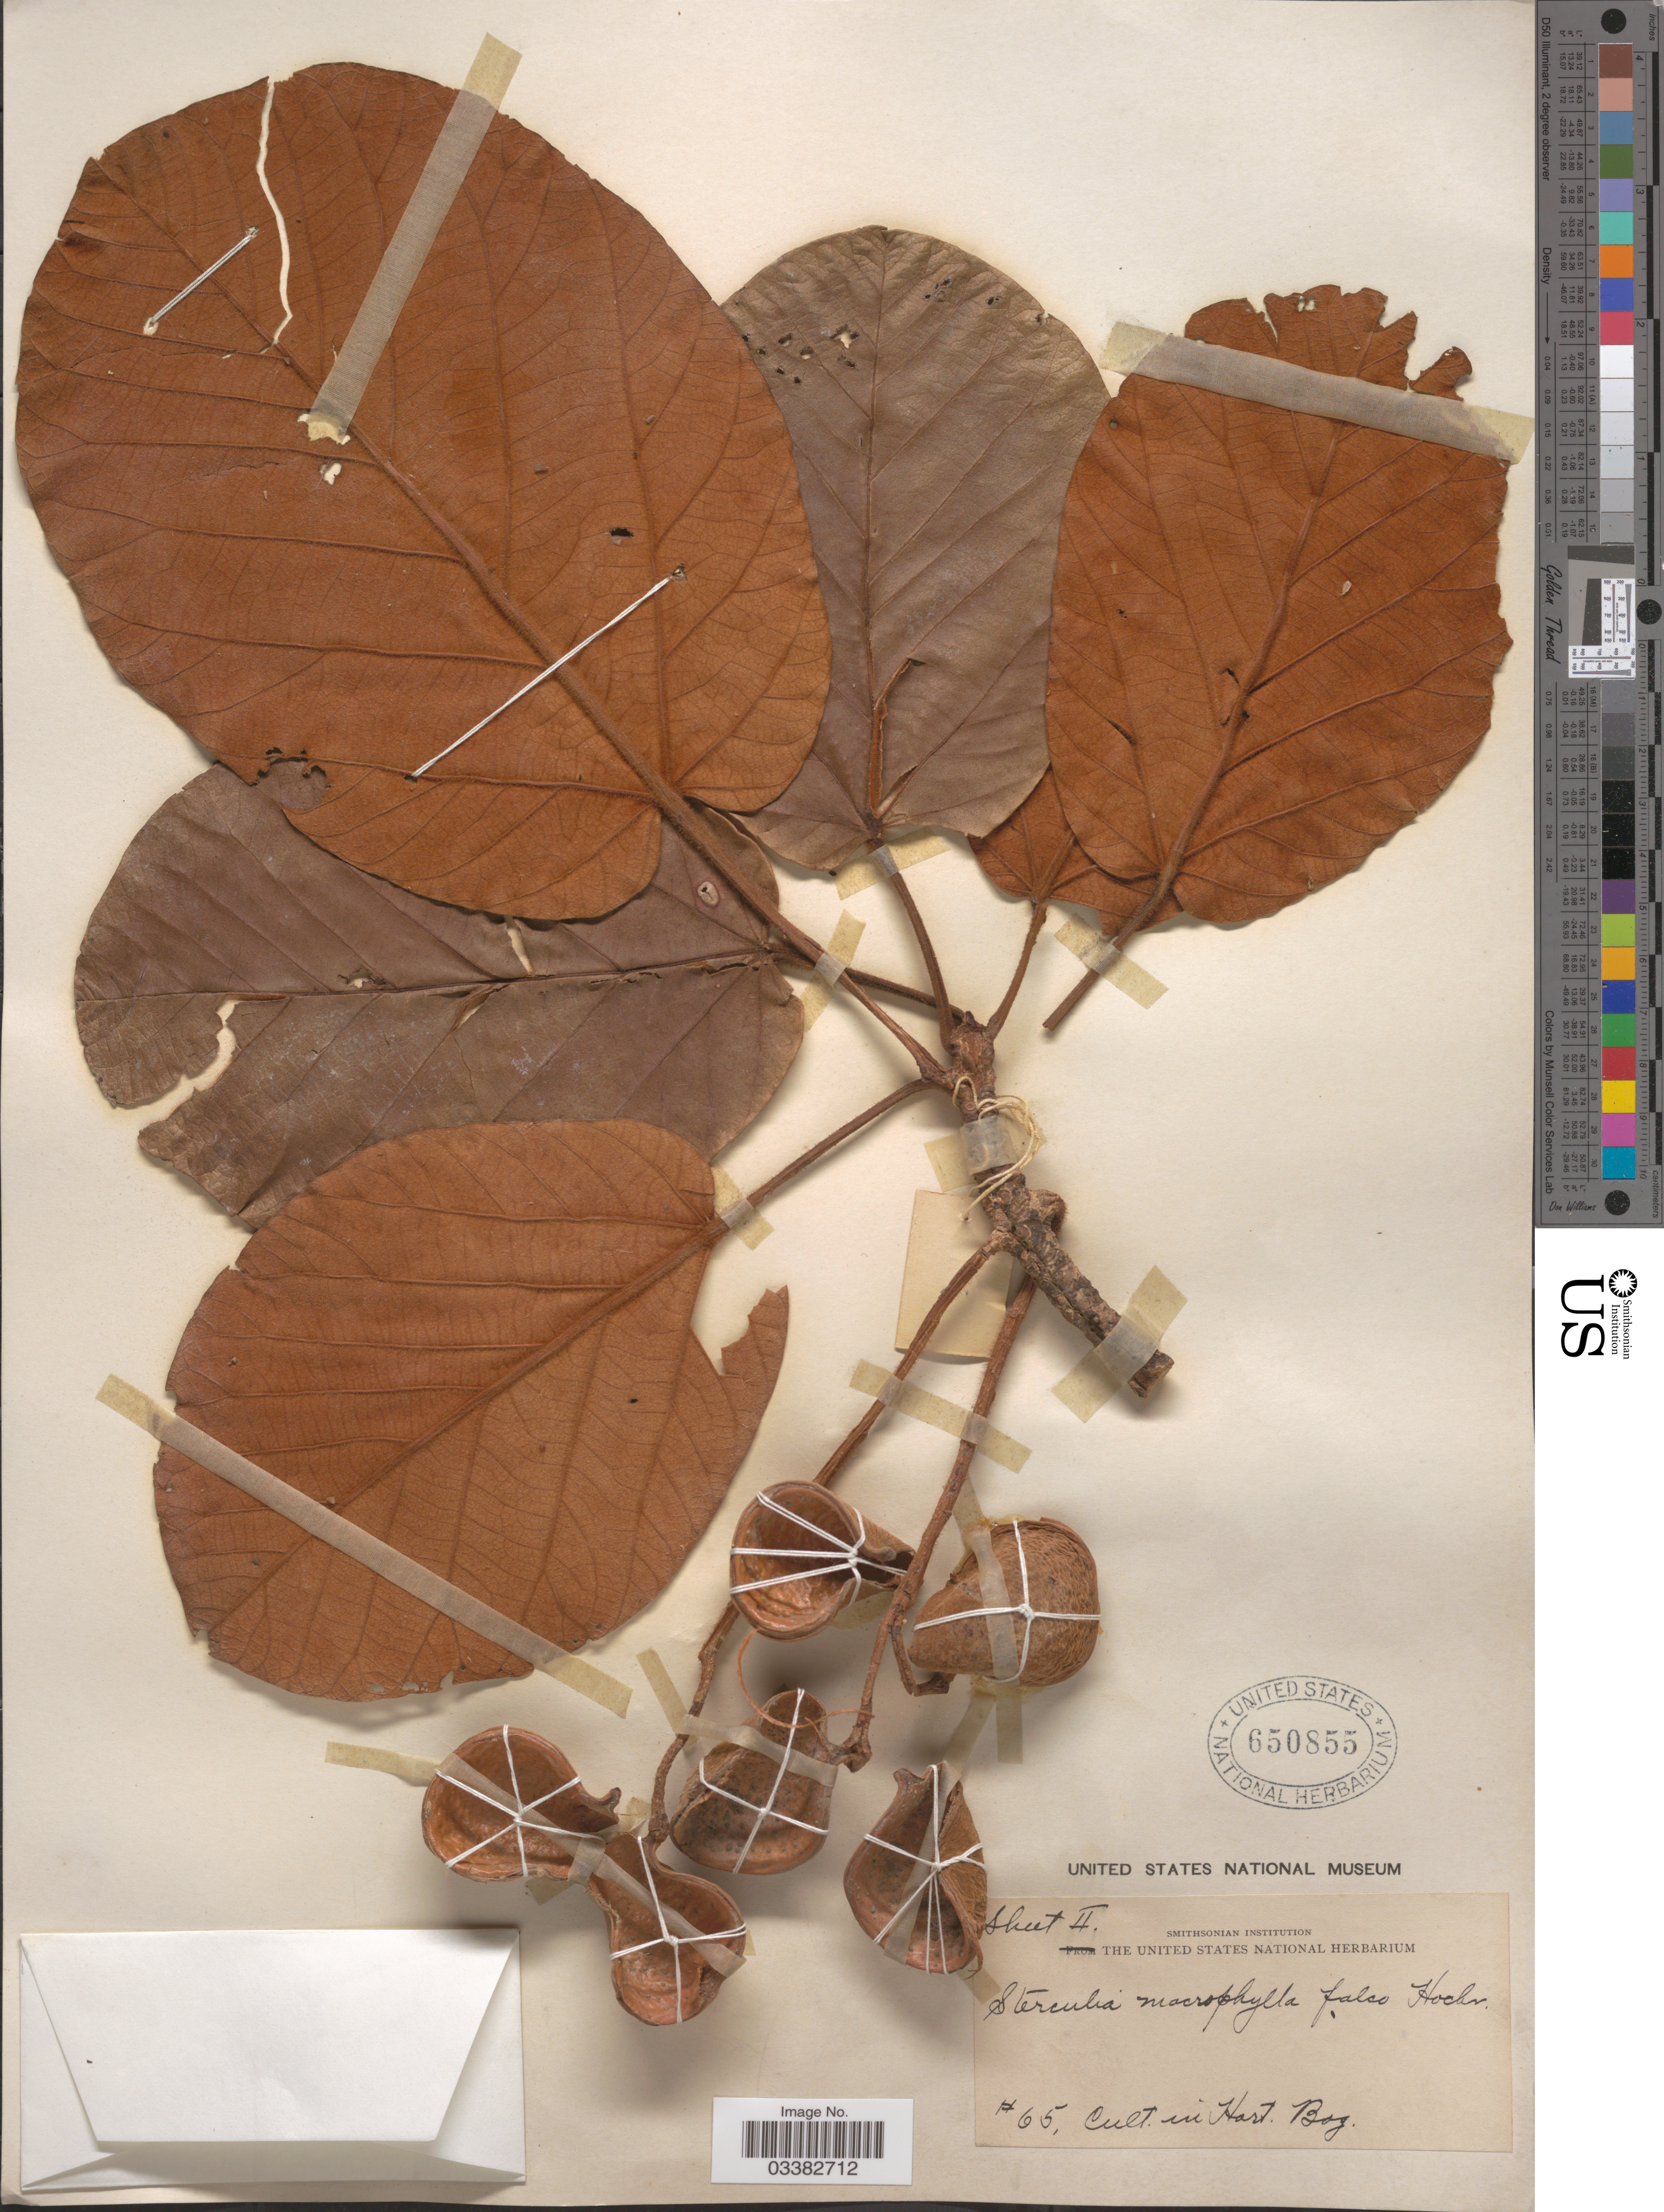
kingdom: Plantae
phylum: Tracheophyta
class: Magnoliopsida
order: Malvales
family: Malvaceae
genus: Sterculia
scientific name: Sterculia macrophylla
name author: Vent.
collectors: ex herb. United States National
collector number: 65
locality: Cult. in Hort. Bog.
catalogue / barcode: US 650855